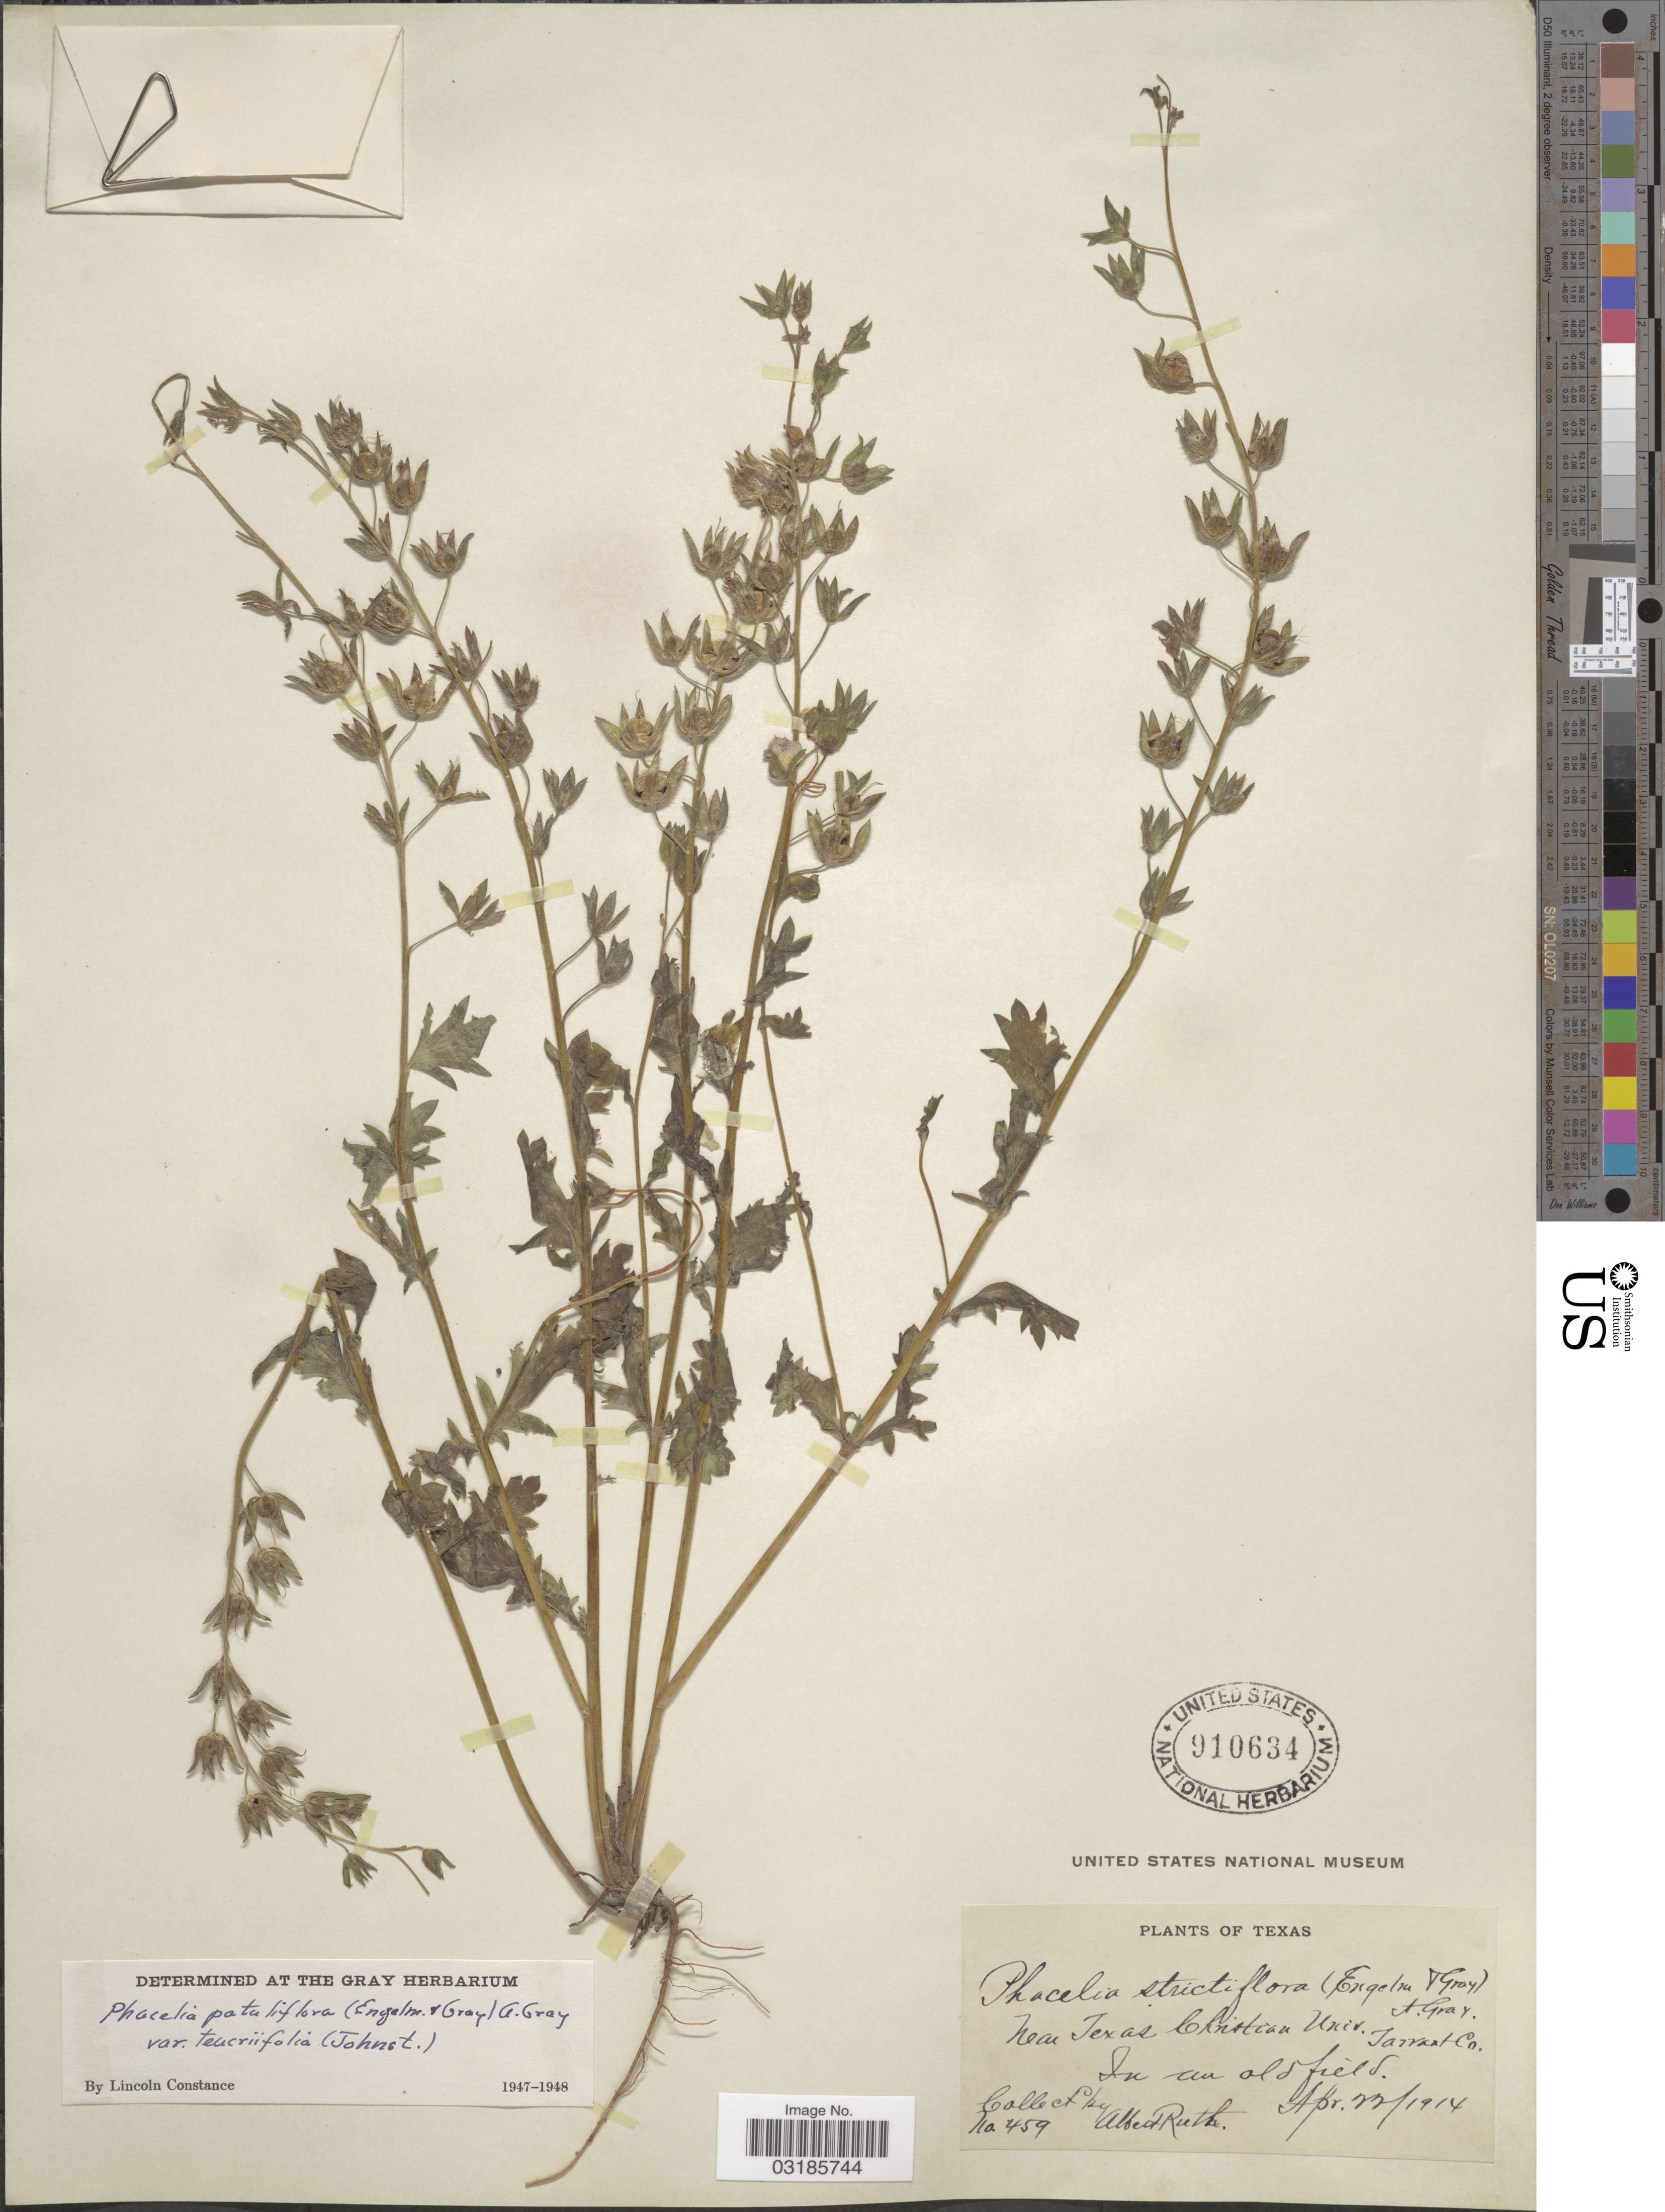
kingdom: Plantae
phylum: Tracheophyta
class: Magnoliopsida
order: Boraginales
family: Hydrophyllaceae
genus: Phacelia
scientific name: Phacelia patuliflora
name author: (Engelm. & A. Gray) A. Gray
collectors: A. Ruth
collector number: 459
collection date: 1914-04-22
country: United States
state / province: Texas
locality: Near Texas Christian Univ. Tarrant Co. In an old field.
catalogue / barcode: US 910634